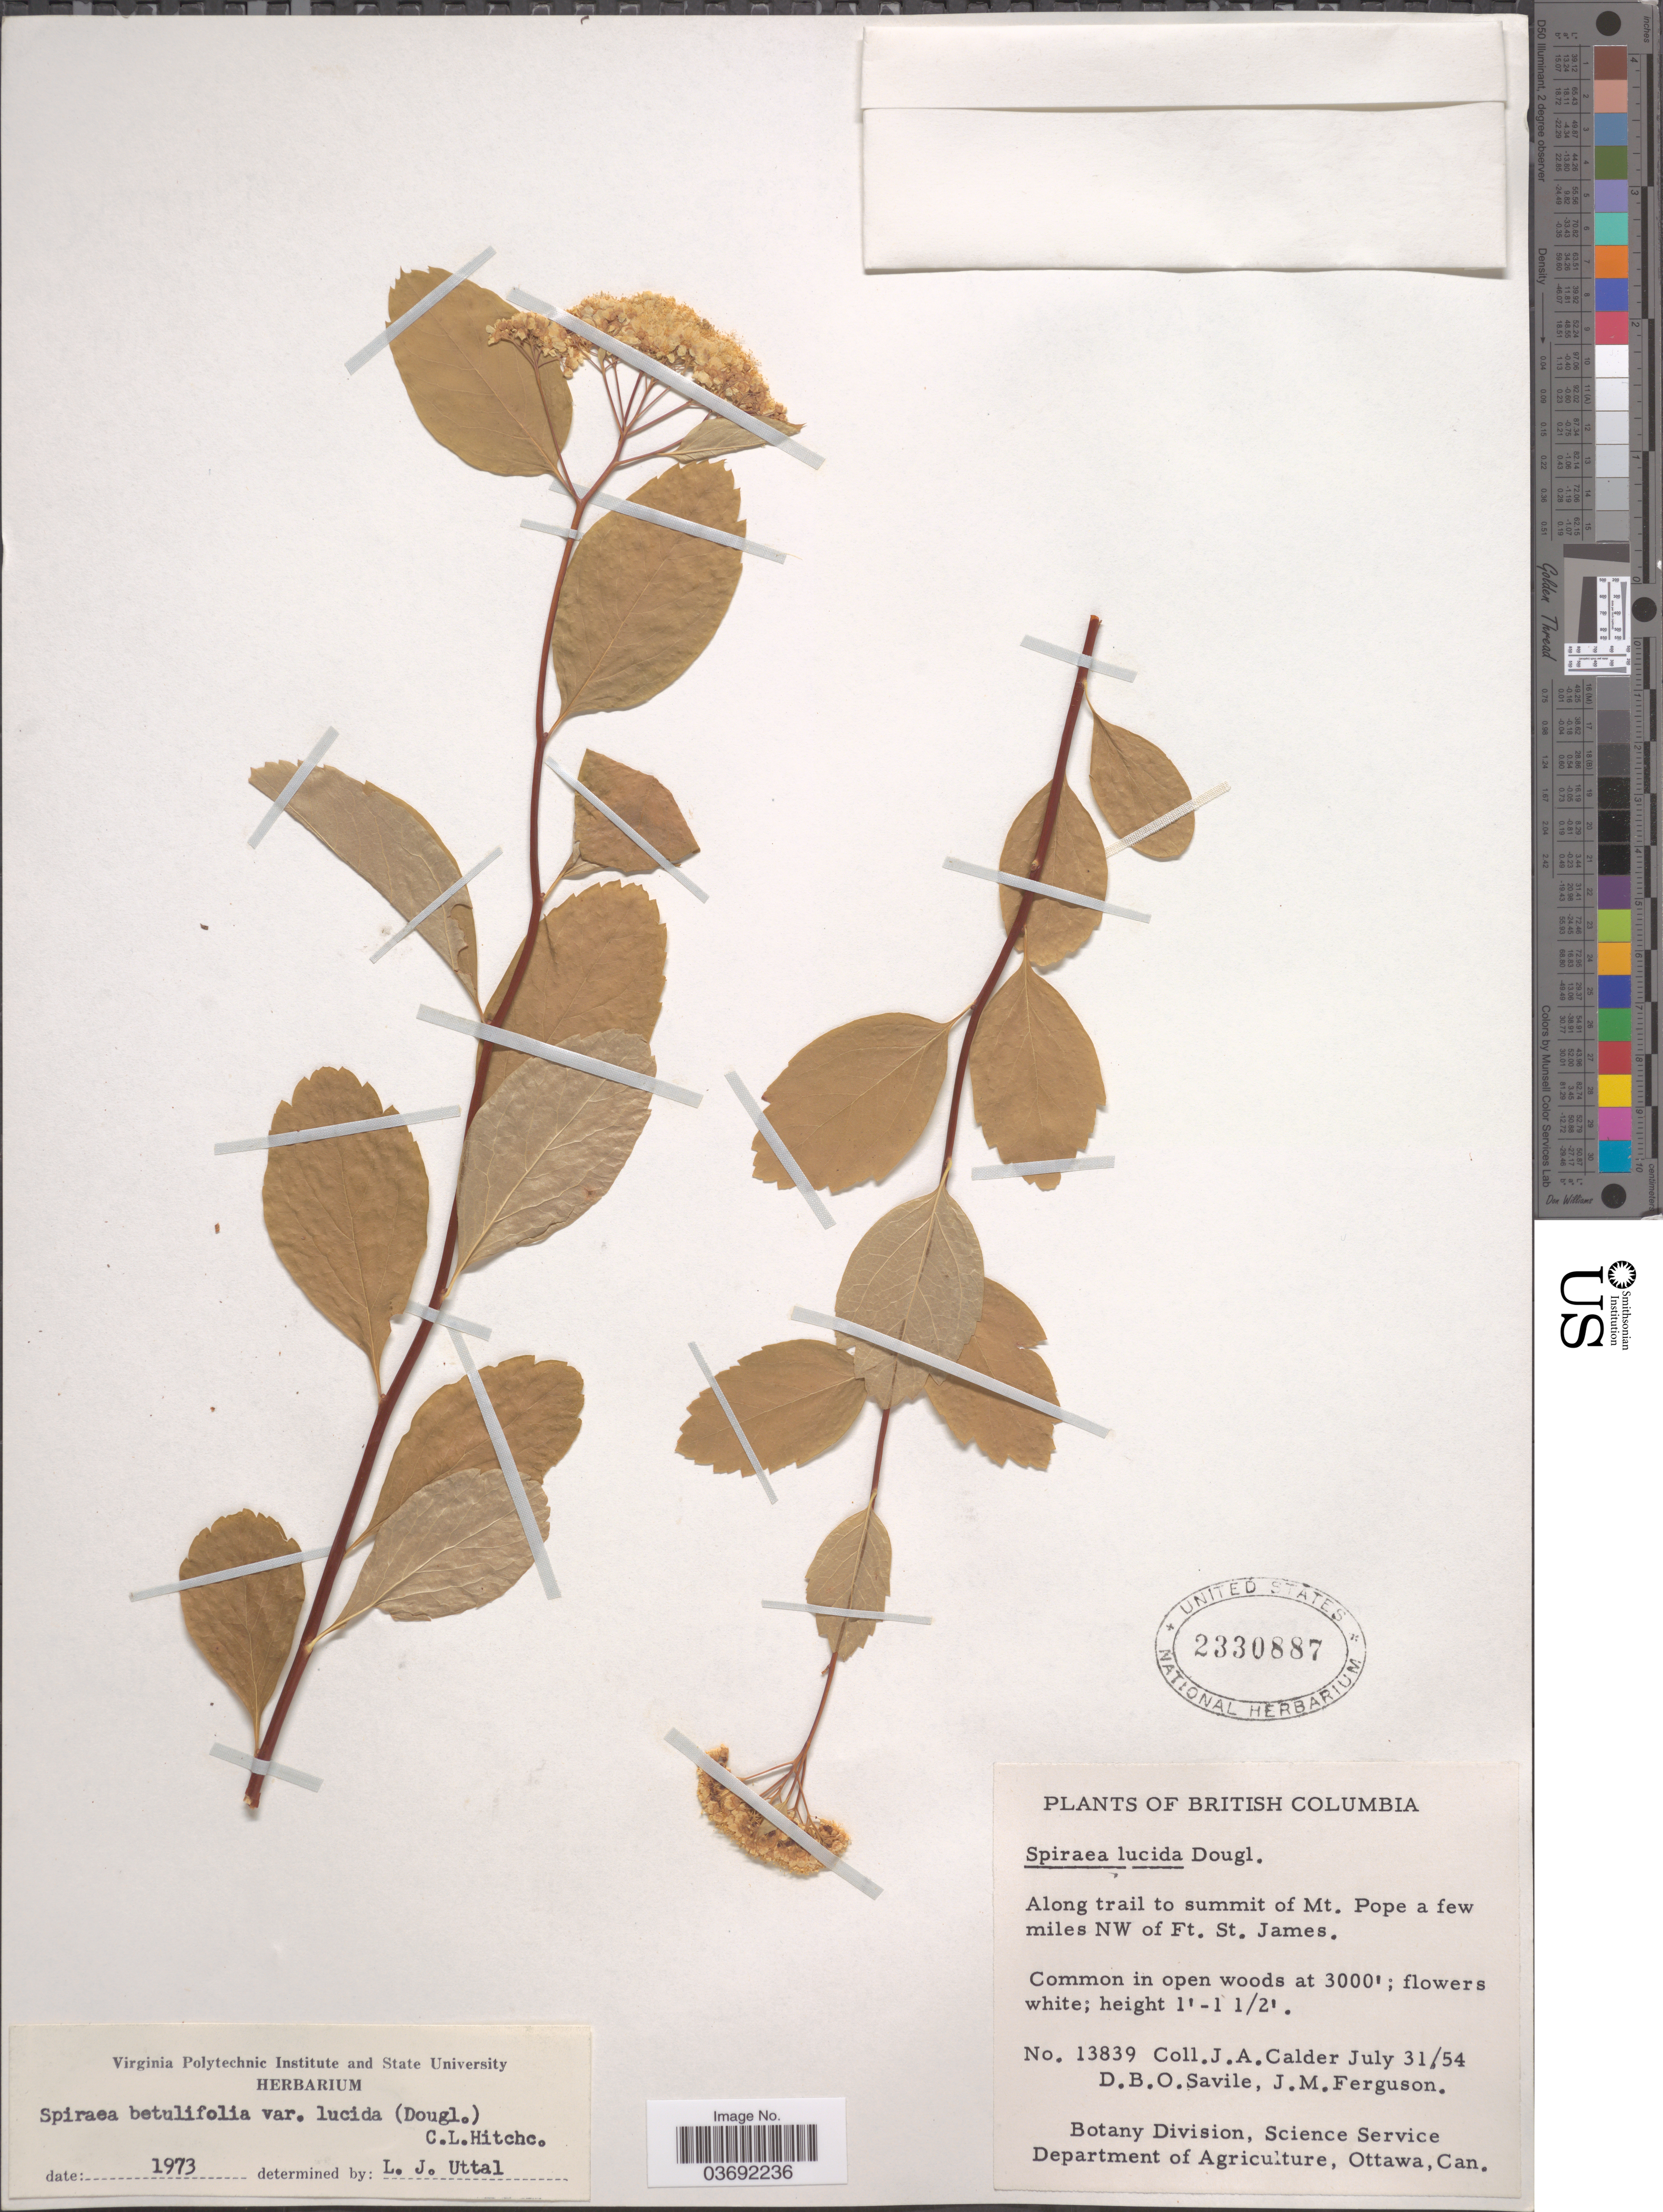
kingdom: Plantae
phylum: Tracheophyta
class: Magnoliopsida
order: Rosales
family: Rosaceae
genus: Spiraea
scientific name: Spiraea betulifolia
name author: Pall.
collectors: J. A. Calder, D. Savile & J. M. Ferguson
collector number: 13839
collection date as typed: Transcribed d/m/y: 31/7/54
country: Canada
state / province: British Columbia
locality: Along trail to summit of Mt. Pope a few miles NW of Ft. St. James.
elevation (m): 914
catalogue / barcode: US 2330887